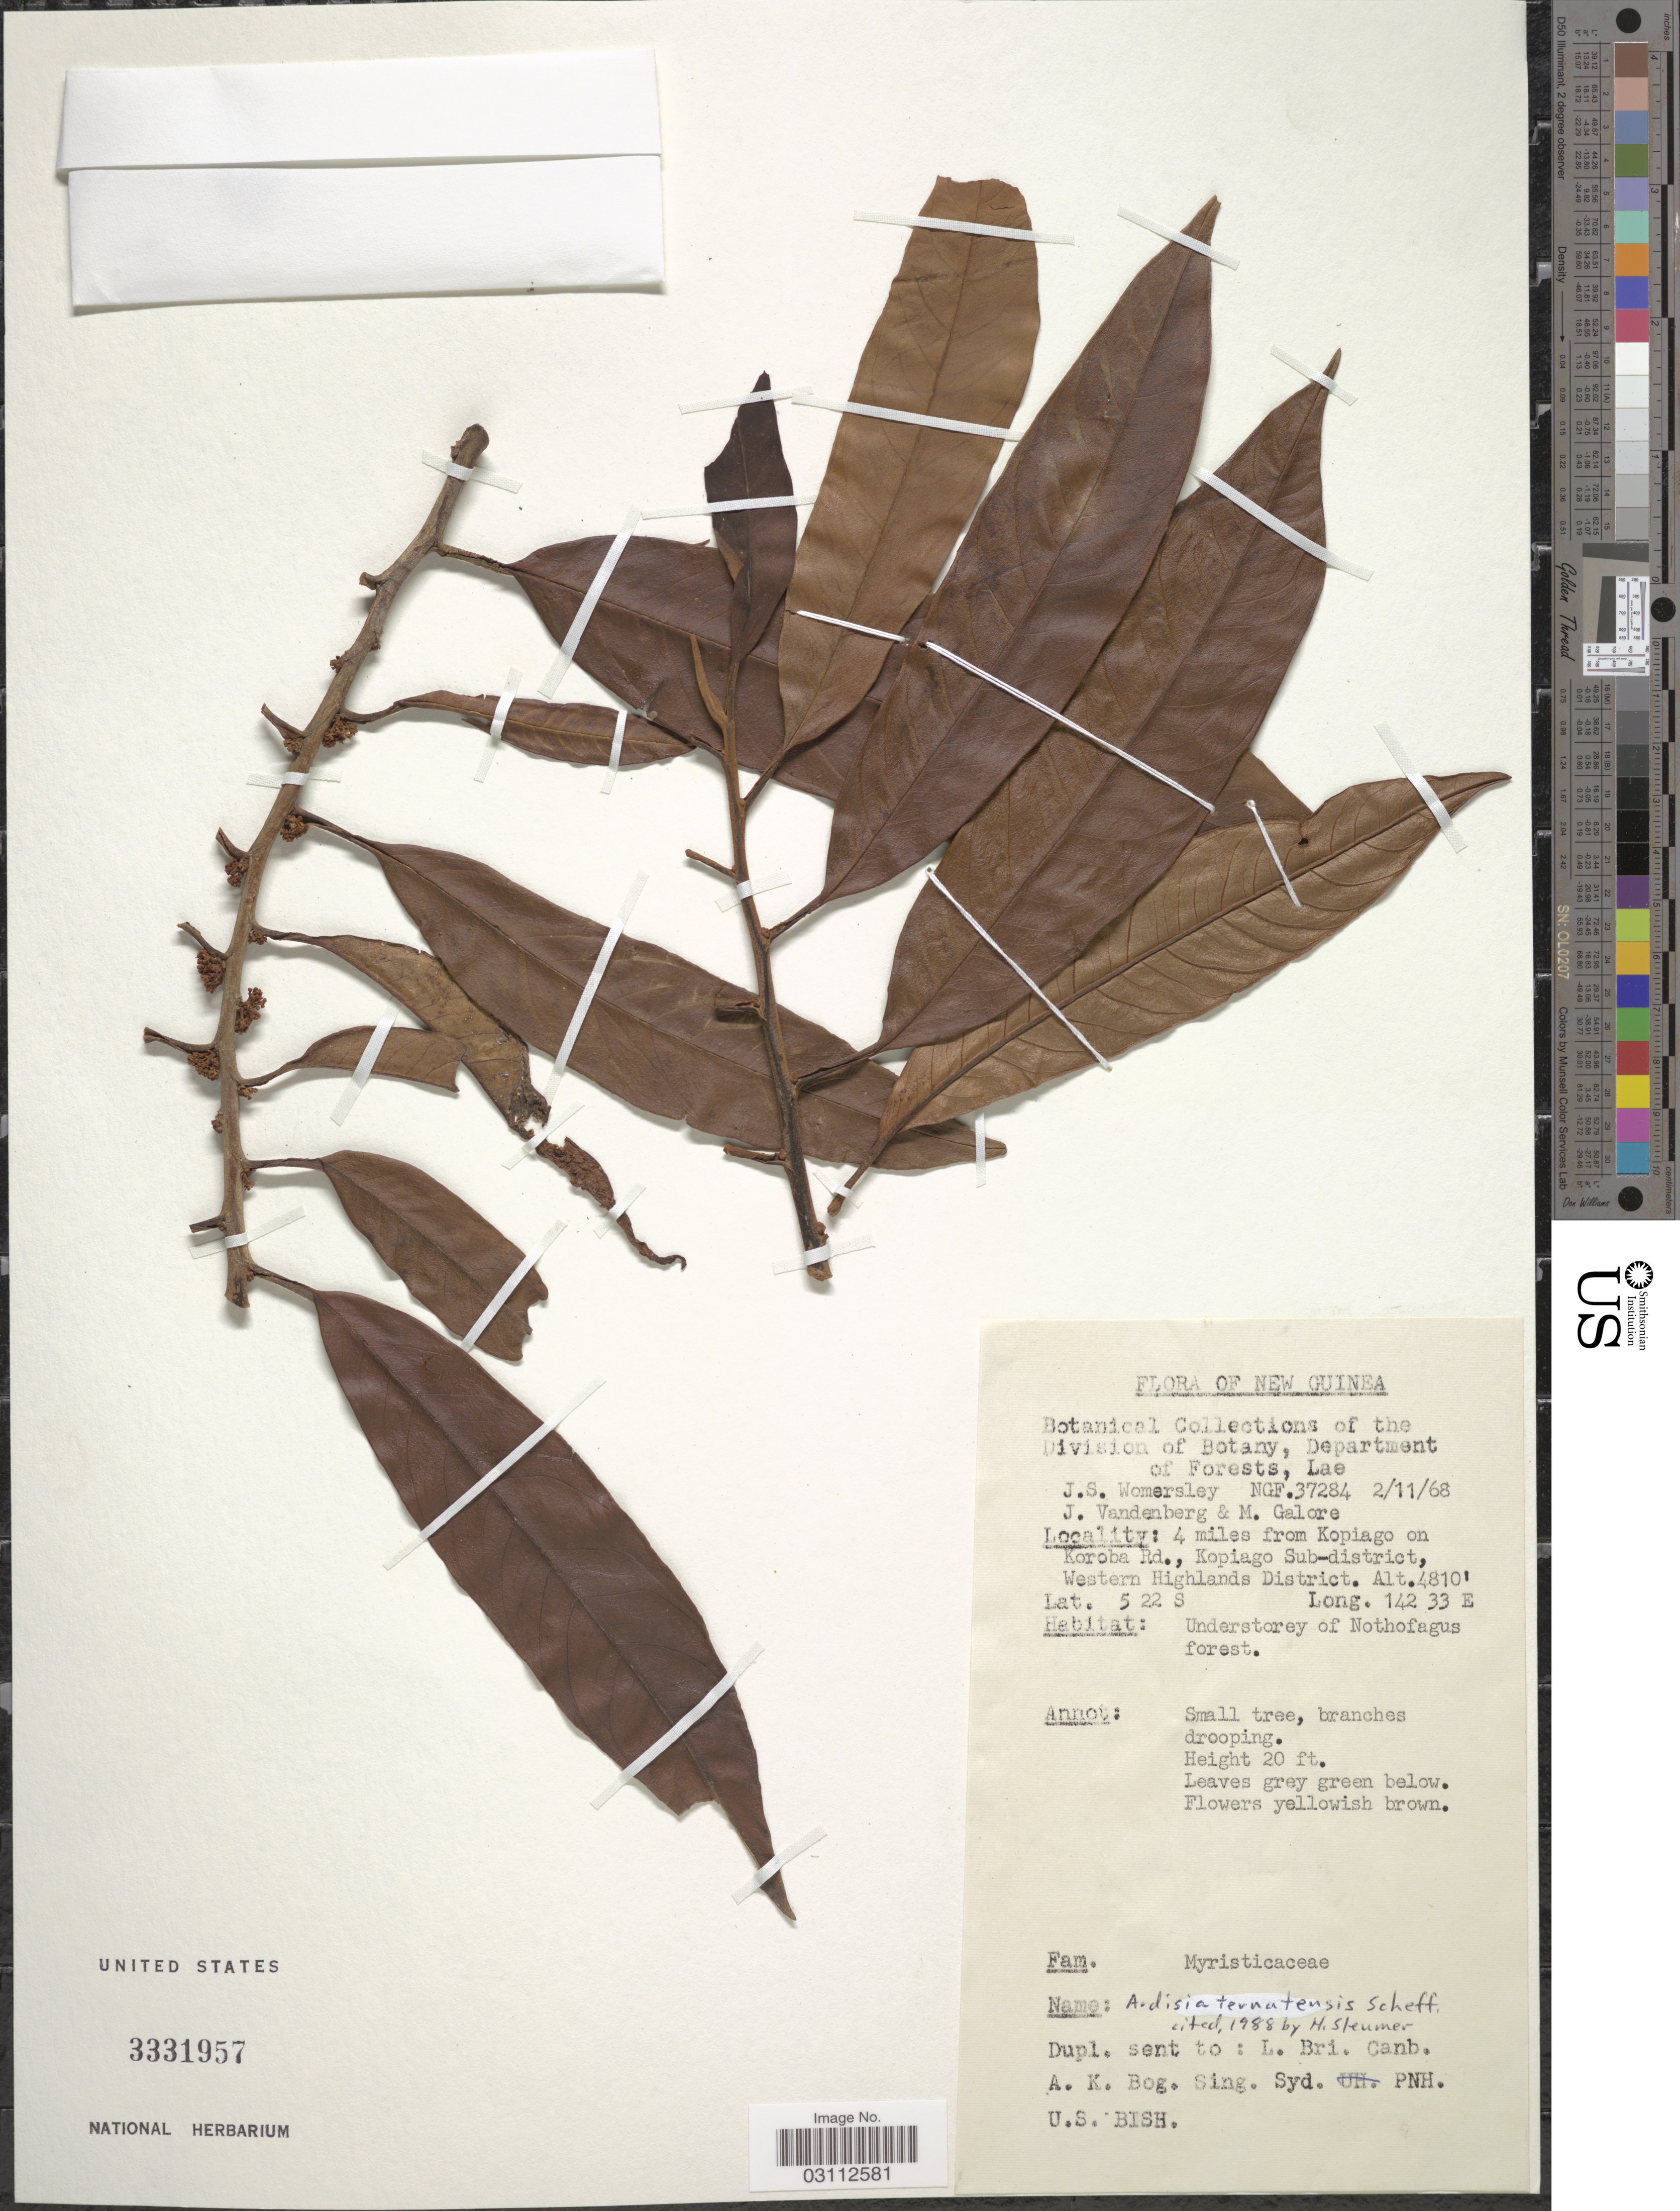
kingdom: Plantae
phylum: Tracheophyta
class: Magnoliopsida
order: Ericales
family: Primulaceae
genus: Ardisia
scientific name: Ardisia ternatensis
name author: Scheff.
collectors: J. S. Womersley, J. Vandenberg & M. Galore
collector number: NGF37284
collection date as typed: Transcribed d/m/y: 2/11/68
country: Papua New Guinea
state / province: Western Highlands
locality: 4 miles from Kopiago on Koroba Rd., Kopiago Sub-district, Western Highlands District.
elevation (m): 1466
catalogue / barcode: US 3331957